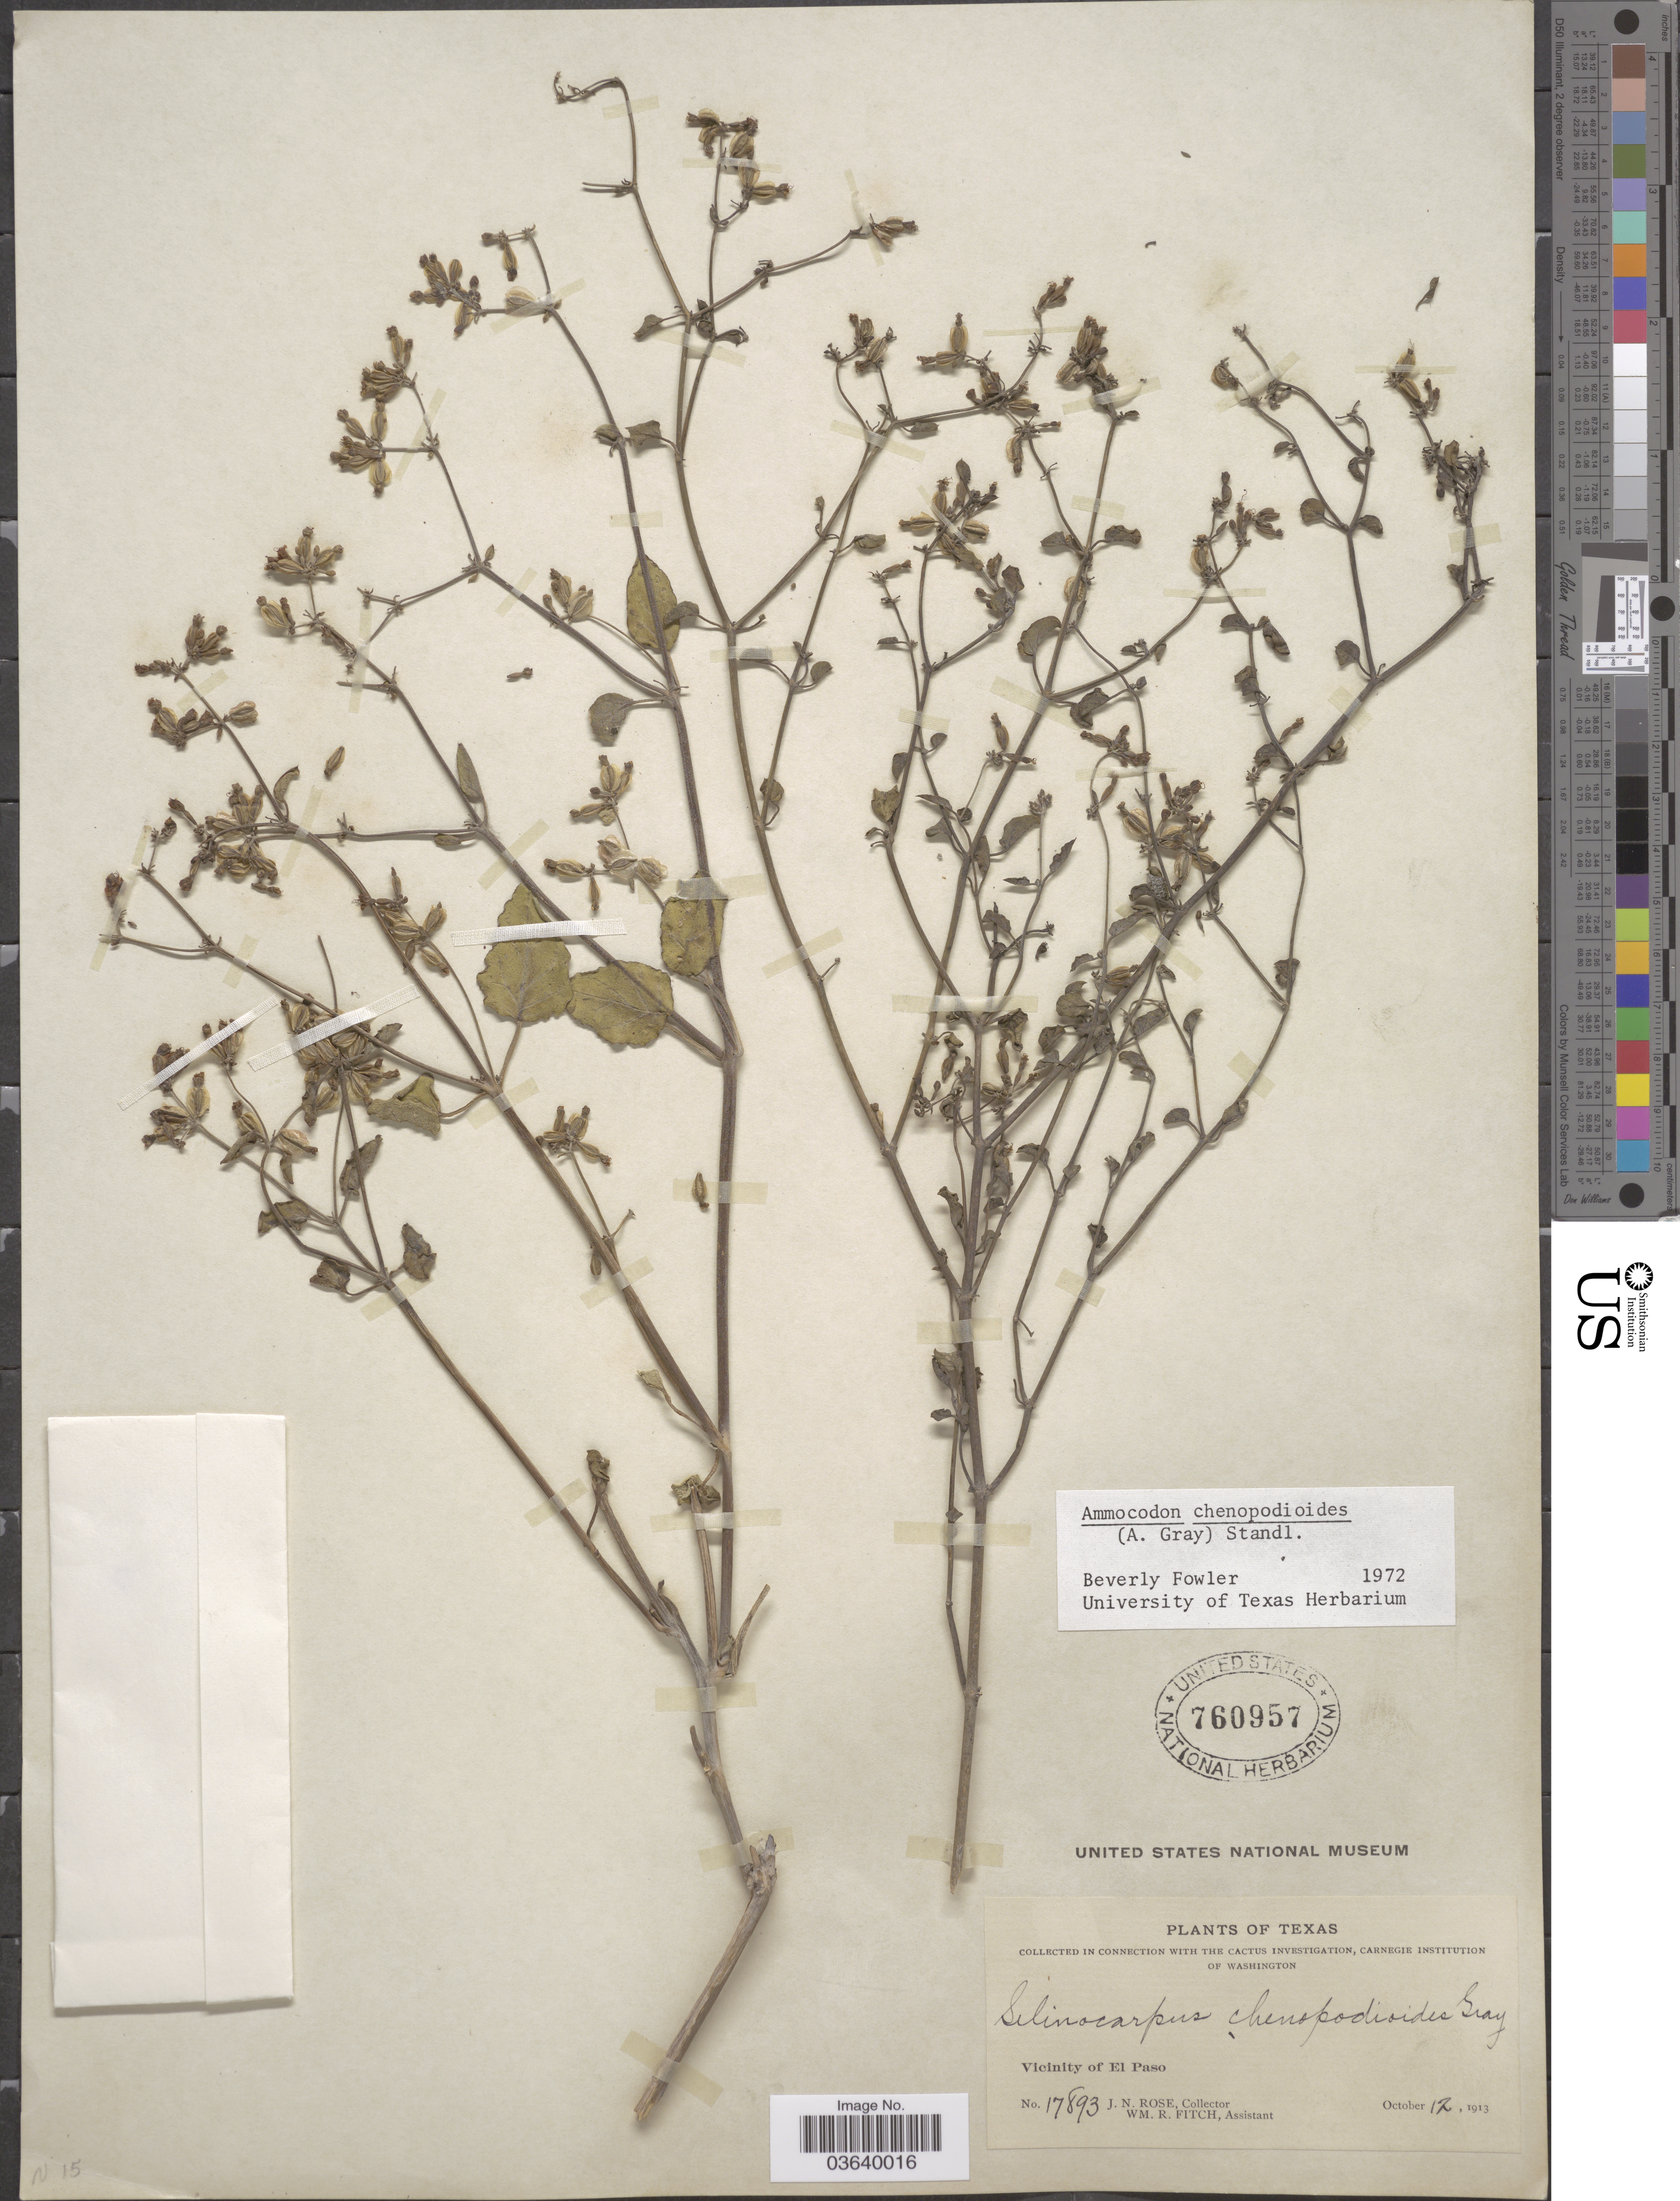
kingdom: Plantae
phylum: Tracheophyta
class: Magnoliopsida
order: Caryophyllales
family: Nyctaginaceae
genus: Acleisanthes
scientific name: Acleisanthes chenopodioides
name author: (A. Gray) R.A. Levin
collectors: J. N. Rose & W. R. Fitch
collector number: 17893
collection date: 1913-10-12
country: United States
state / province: Texas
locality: Vicinity of El Paso.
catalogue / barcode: US 760957